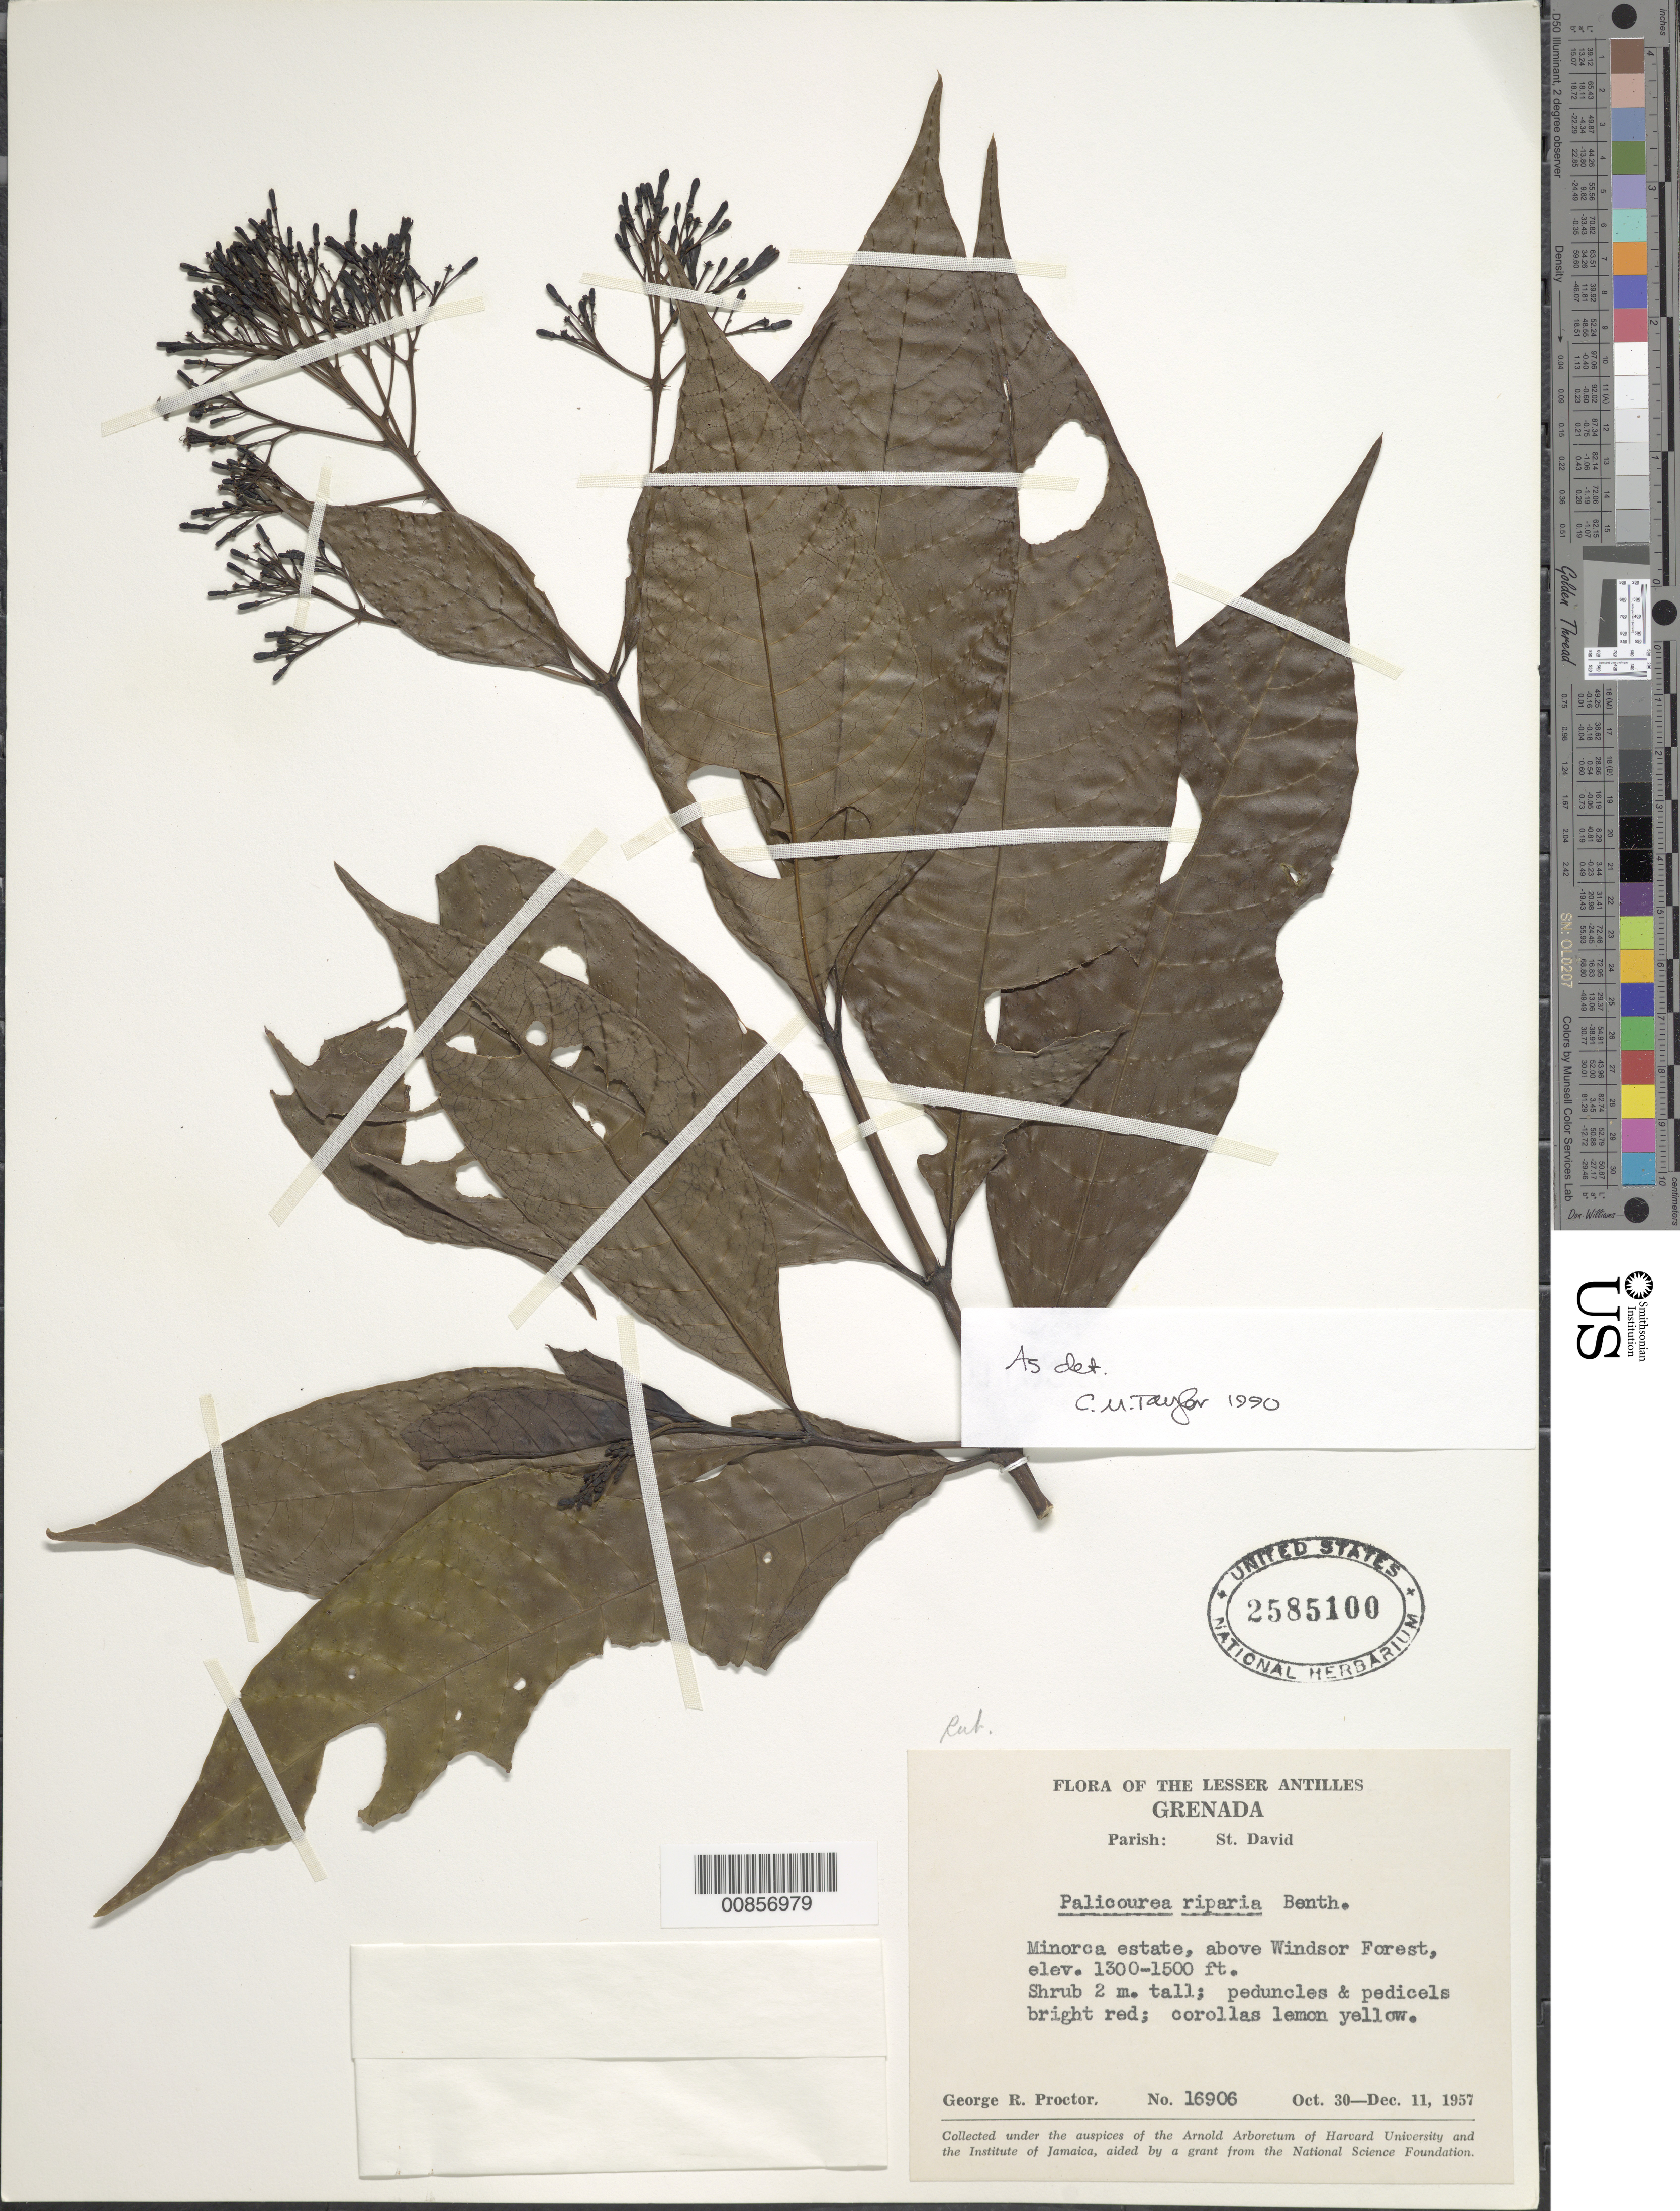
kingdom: Plantae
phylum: Tracheophyta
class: Magnoliopsida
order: Gentianales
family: Rubiaceae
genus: Palicourea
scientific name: Palicourea croceoides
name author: Desv. ex Ham.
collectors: G. R. Proctor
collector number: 16906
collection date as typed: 30 Oct 1957 to 11 Dec 1957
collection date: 1957-10-30/1957-12-11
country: Grenada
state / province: Saint David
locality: Minorca Estate, above Windsor Forest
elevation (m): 396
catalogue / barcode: US 2585100